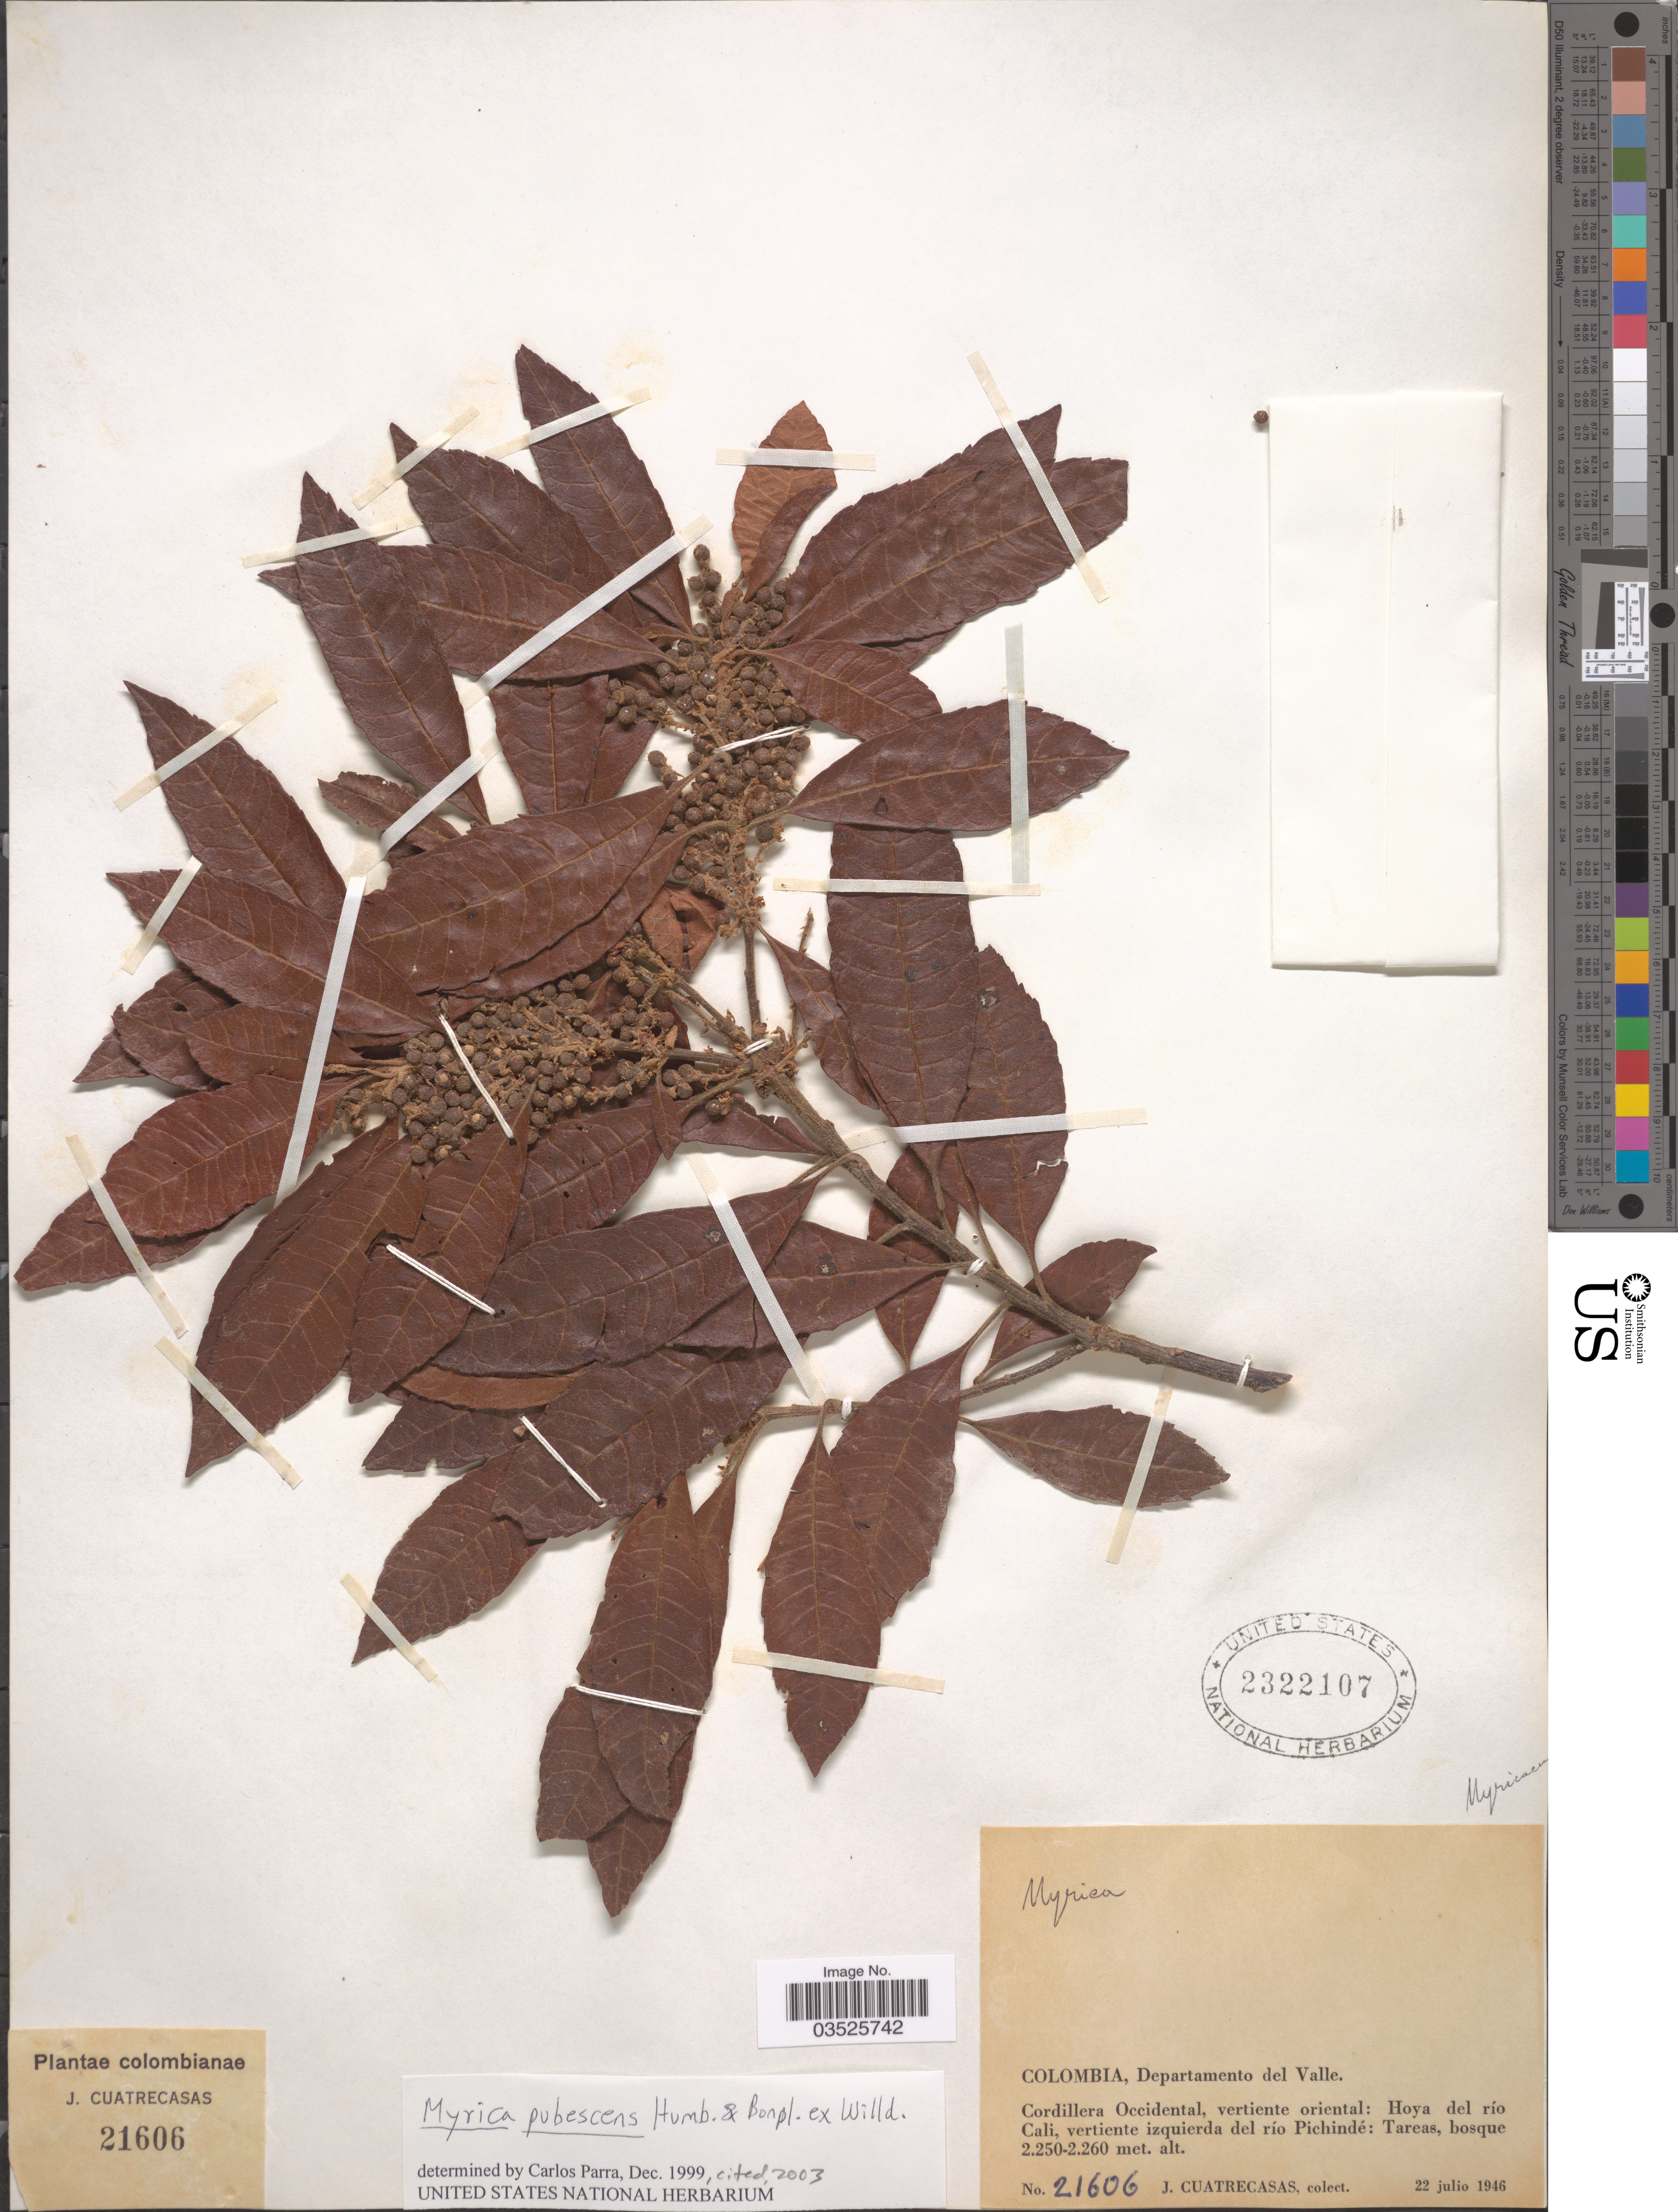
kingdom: Plantae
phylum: Tracheophyta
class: Magnoliopsida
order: Fagales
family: Myricaceae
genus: Morella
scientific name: Morella pubescens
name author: (Humb. & Bonpl. ex Willd.) Wilbur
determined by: Strong, M. T., (US), Smithsonian Institution - National Museum of Natural History (UNITED STATES)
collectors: J. Cuatrecasas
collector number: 21606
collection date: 1946-07-22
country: Colombia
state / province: Valle del Cauca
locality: Departamento del Valle. Cordillera Occidental, vertiente oriental: Hoya del río Cali, vertiente izquierda del río Pichinde; Tareas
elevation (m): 2250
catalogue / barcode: US 2322107